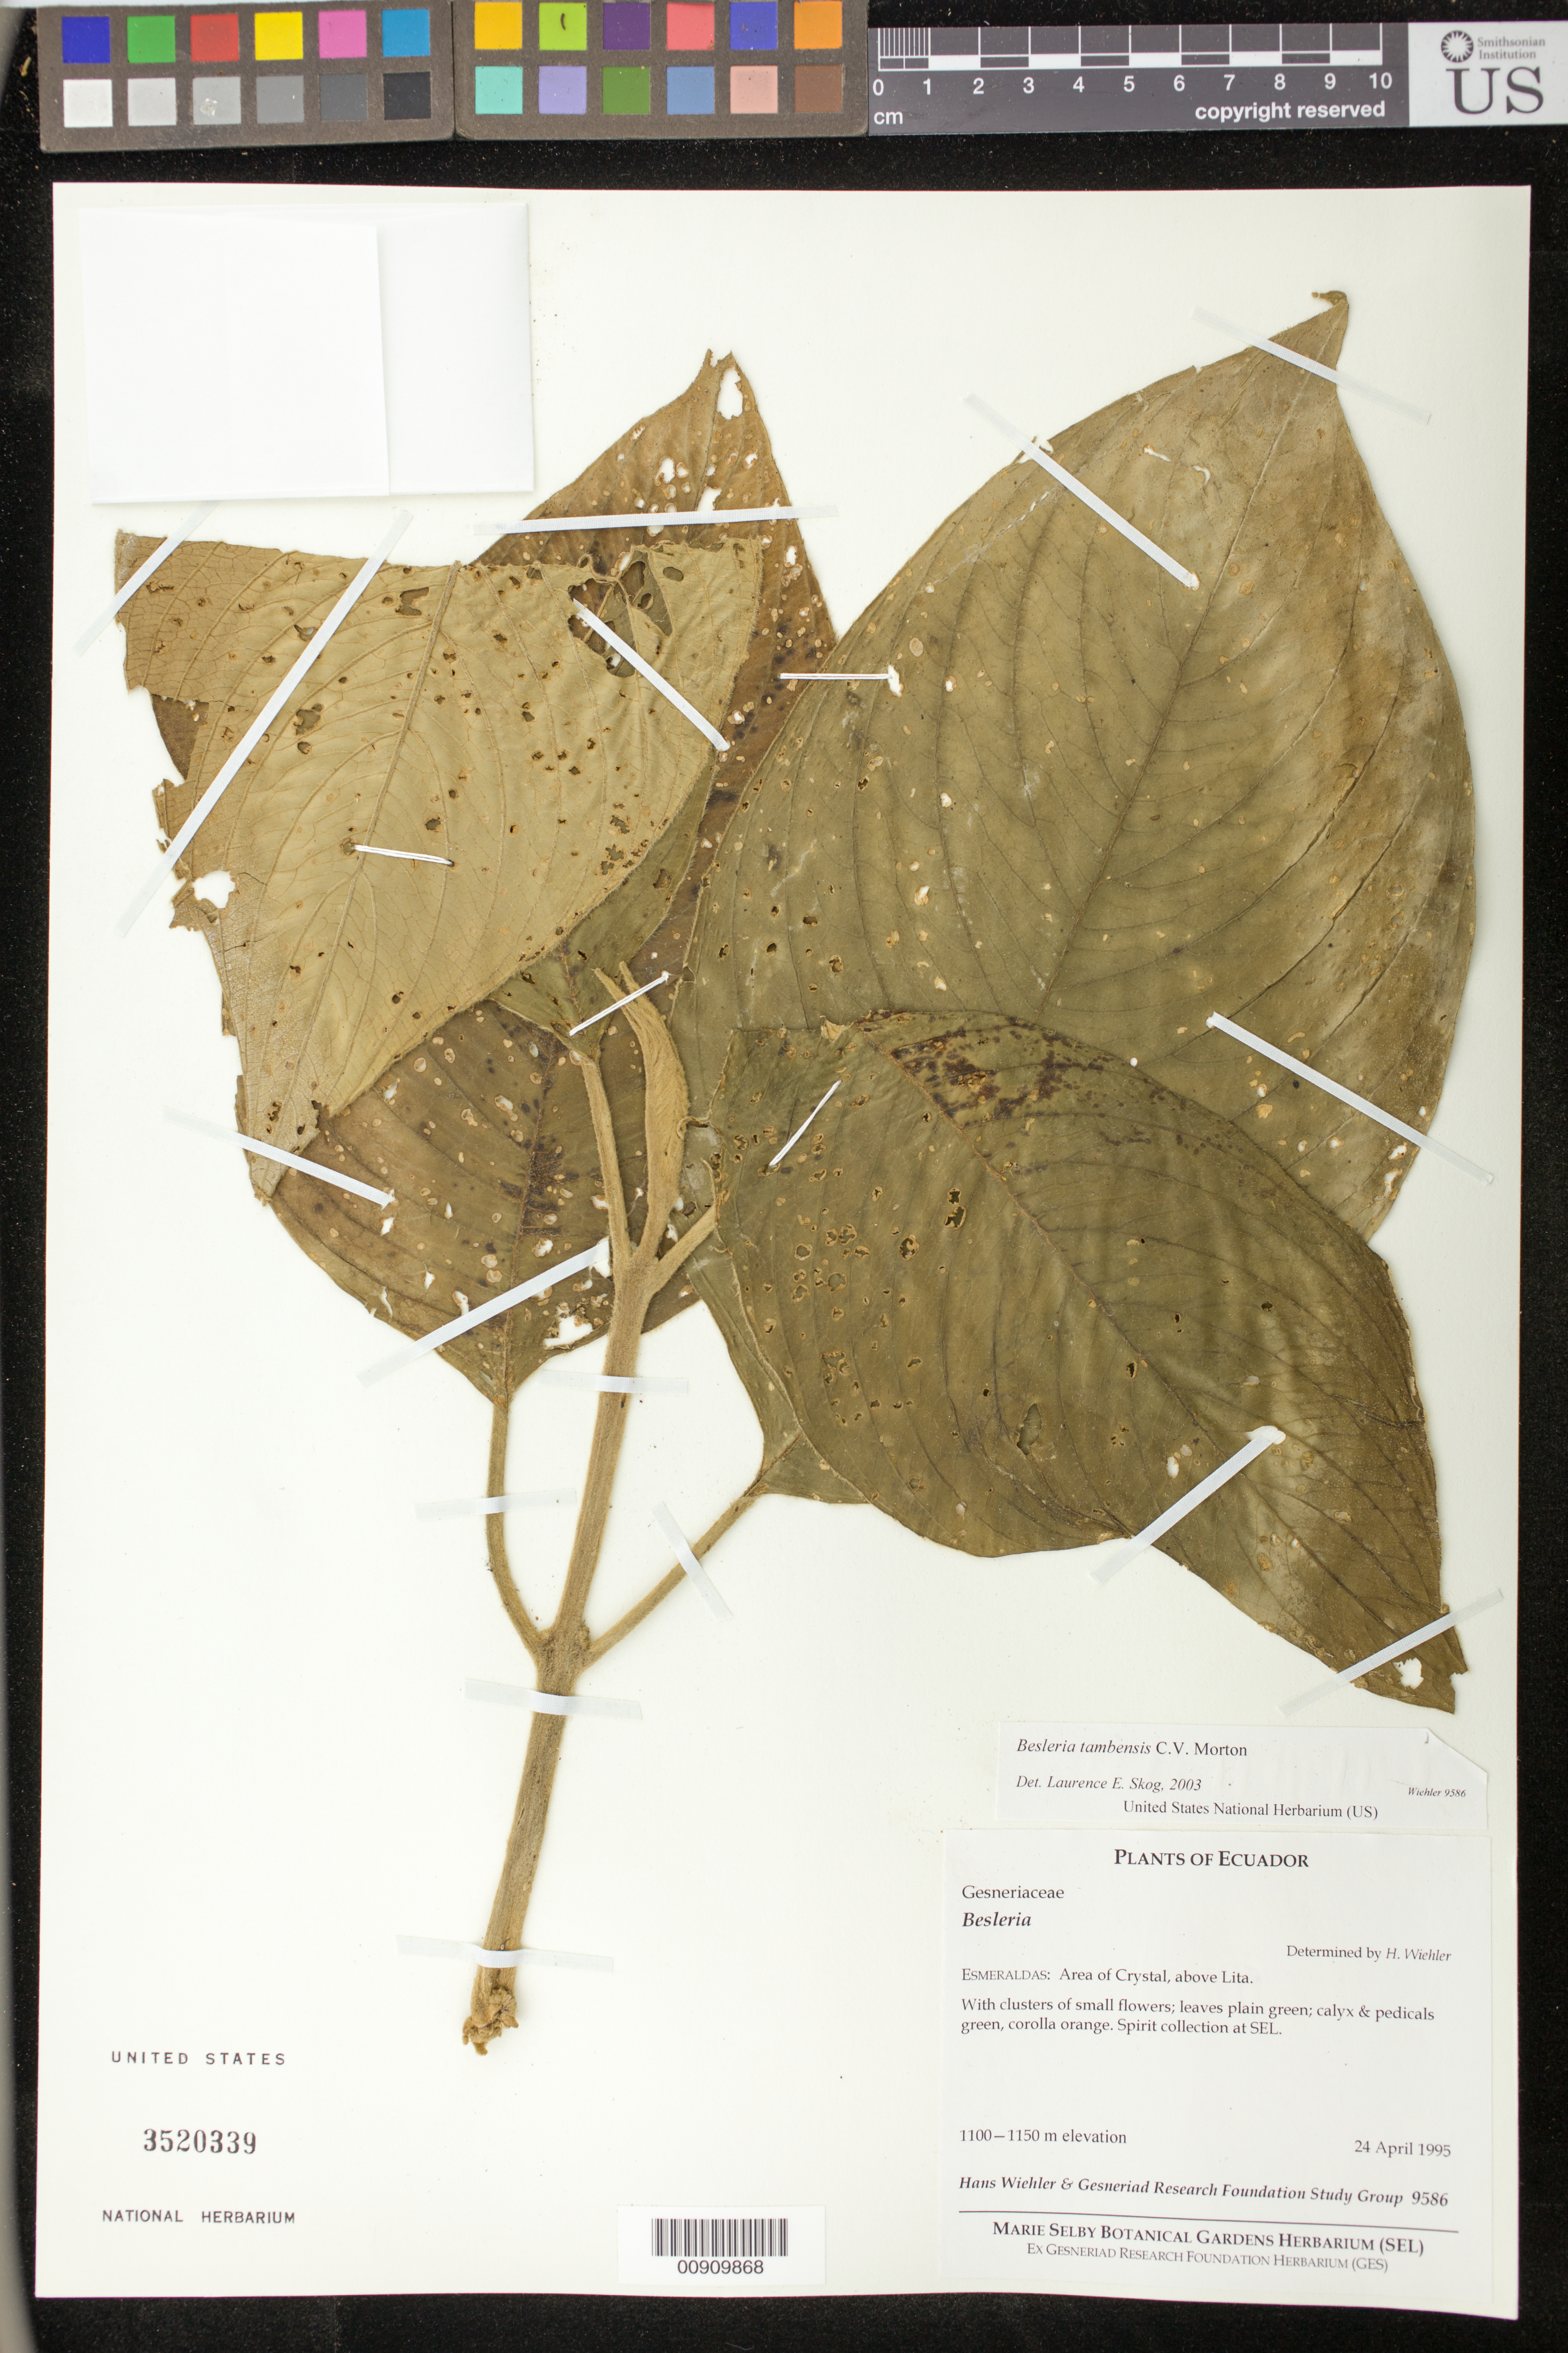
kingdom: Plantae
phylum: Tracheophyta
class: Magnoliopsida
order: Lamiales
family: Gesneriaceae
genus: Besleria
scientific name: Besleria tambensis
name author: C.V. Morton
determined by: Skog, Laurence E.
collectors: H. J. Wiehler & GRF Study Group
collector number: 9586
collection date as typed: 24 Apr 1995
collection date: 1995-04-24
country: Ecuador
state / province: Esmeraldas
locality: Esmeraldas: area of Crystal, above Lita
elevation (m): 1100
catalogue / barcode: US 3520339